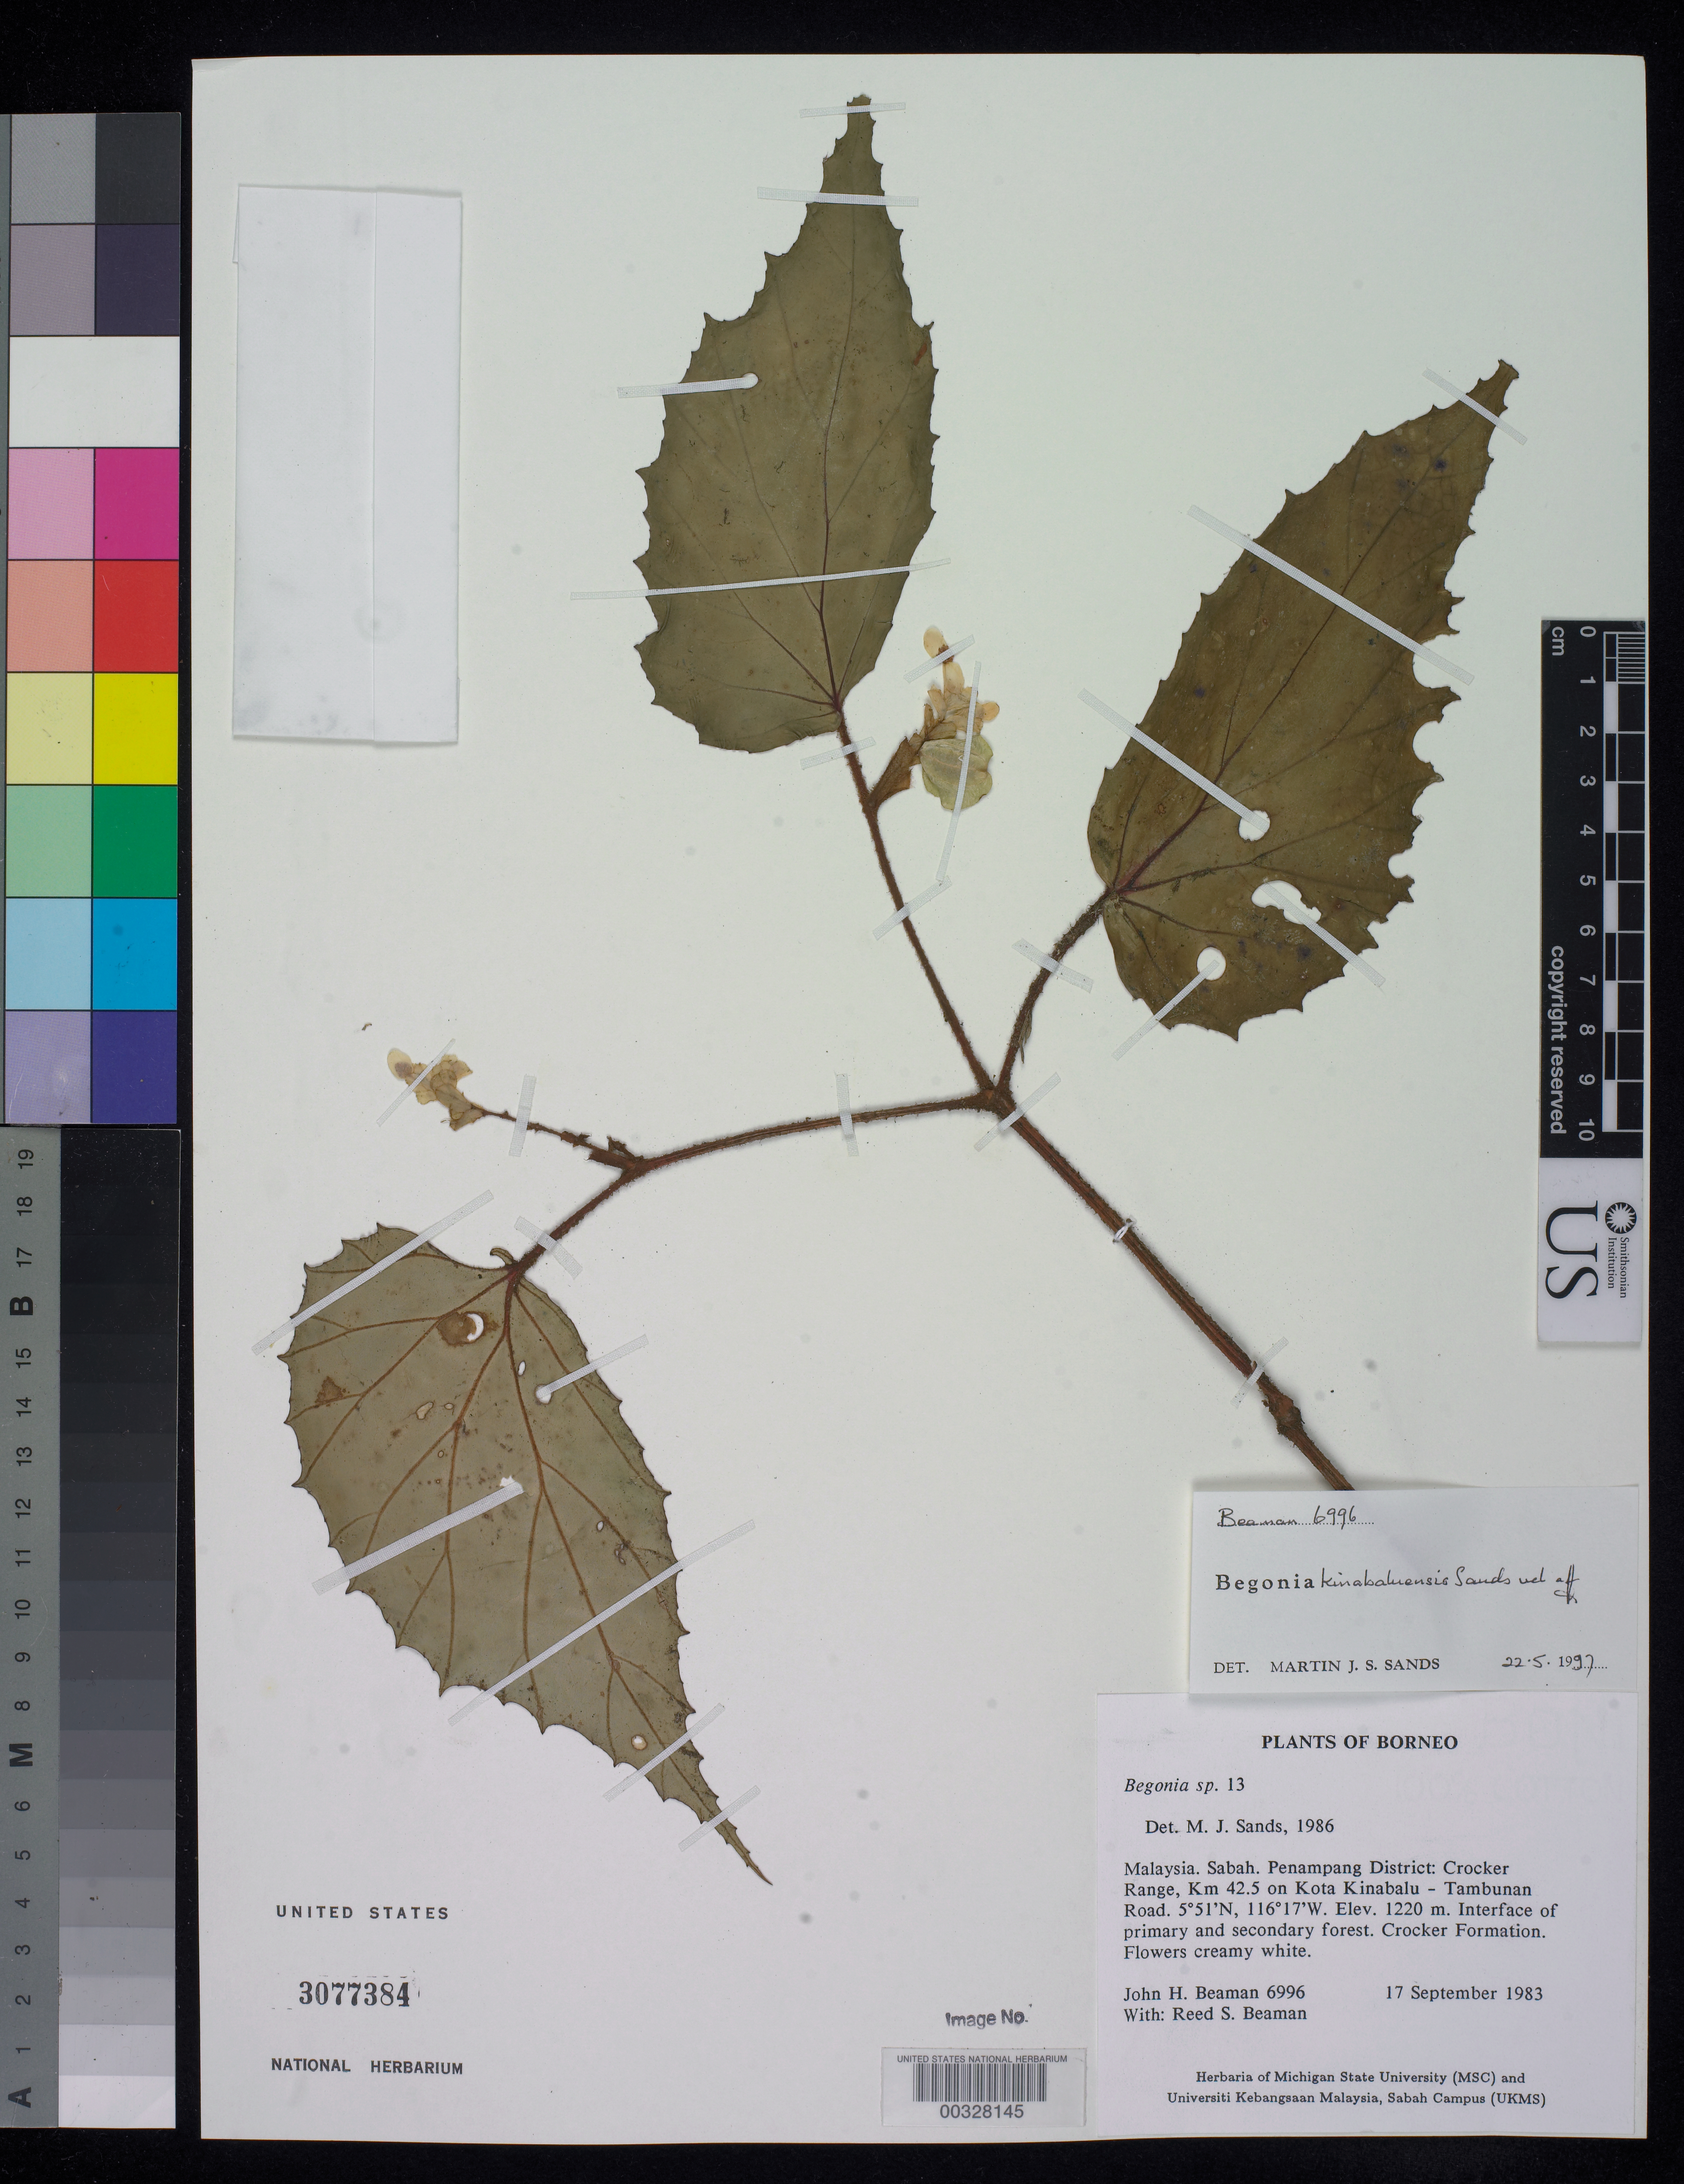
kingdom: Plantae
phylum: Tracheophyta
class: Magnoliopsida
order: Cucurbitales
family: Begoniaceae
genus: Begonia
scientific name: Begonia kinabaluensis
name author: Sands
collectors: J. H. Beaman & R. S. Beaman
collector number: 6996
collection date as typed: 17 Sep 1983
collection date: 1983-09-17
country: Malaysia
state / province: Sabah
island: Borneo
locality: Penampang district, crocker range, km 42.5 on kota kinabalu - tambunan road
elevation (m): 1220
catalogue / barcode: US 3077384